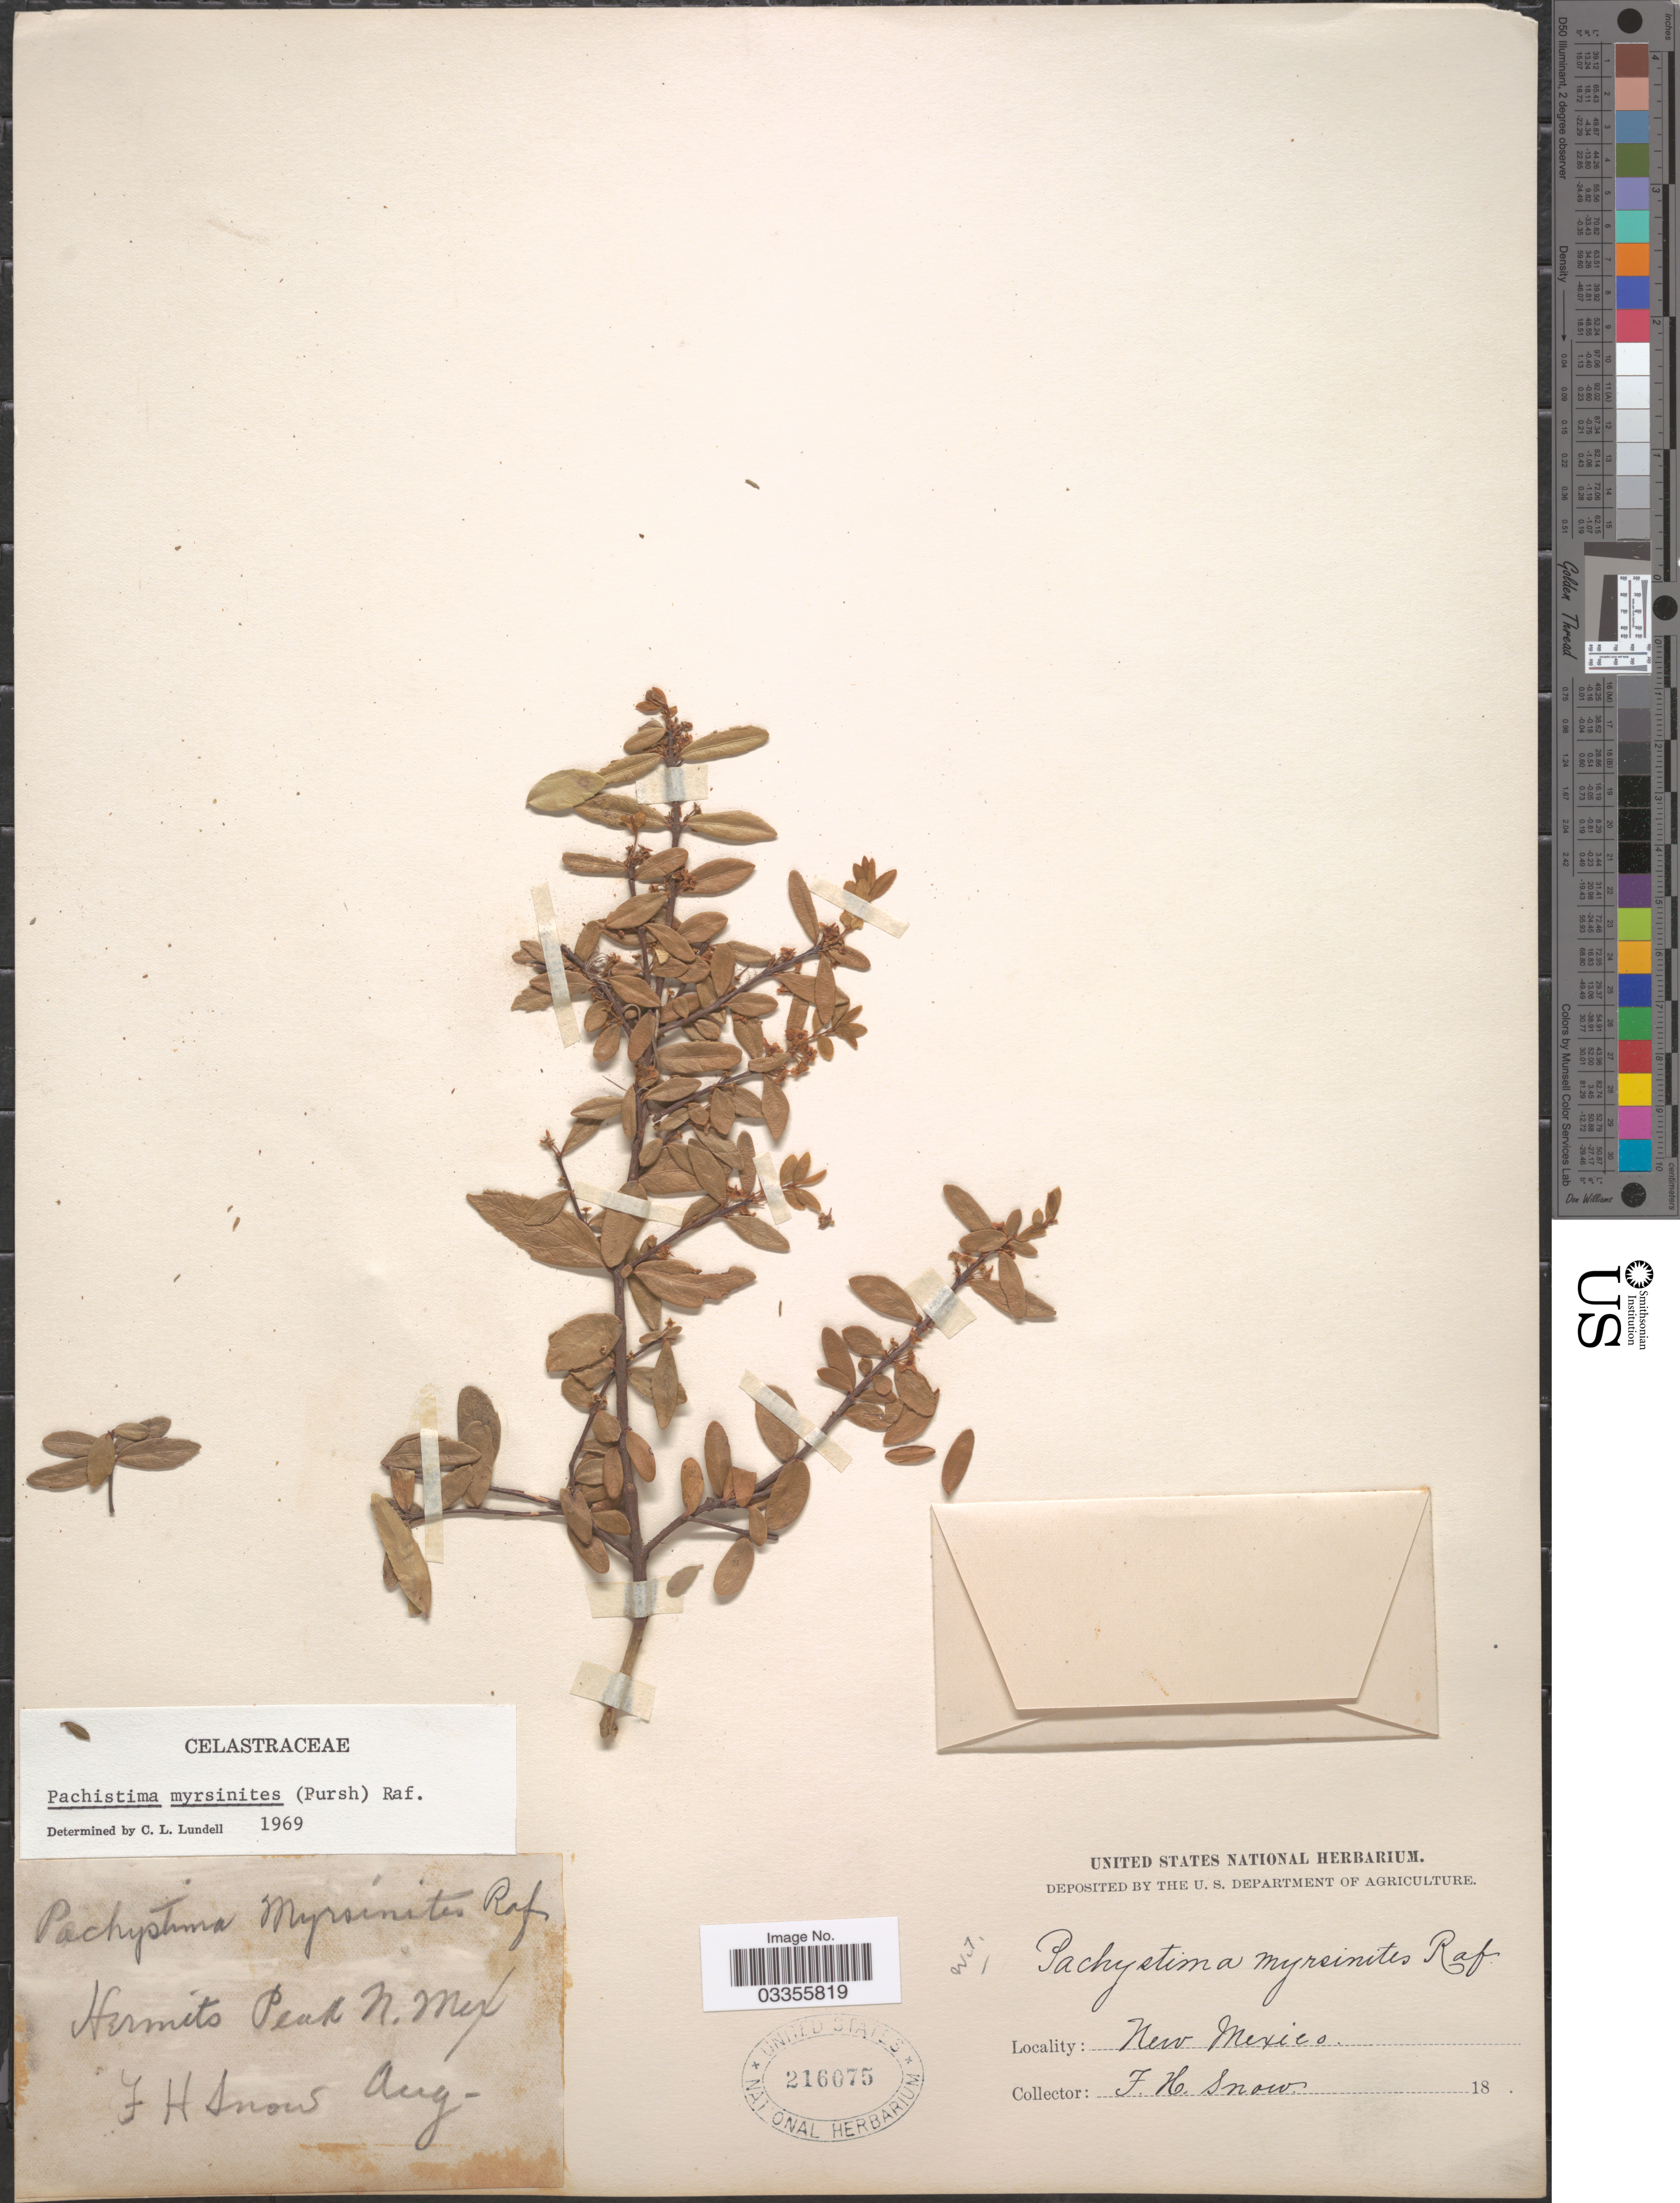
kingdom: Plantae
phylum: Tracheophyta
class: Magnoliopsida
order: Celastrales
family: Celastraceae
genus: Paxistima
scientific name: Paxistima myrsinites subsp. myrsinites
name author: (Pursh) Raf.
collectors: F. H. Snow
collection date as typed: Aug 18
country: United States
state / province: New Mexico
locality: Hermito Peak.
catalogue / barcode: US 216075